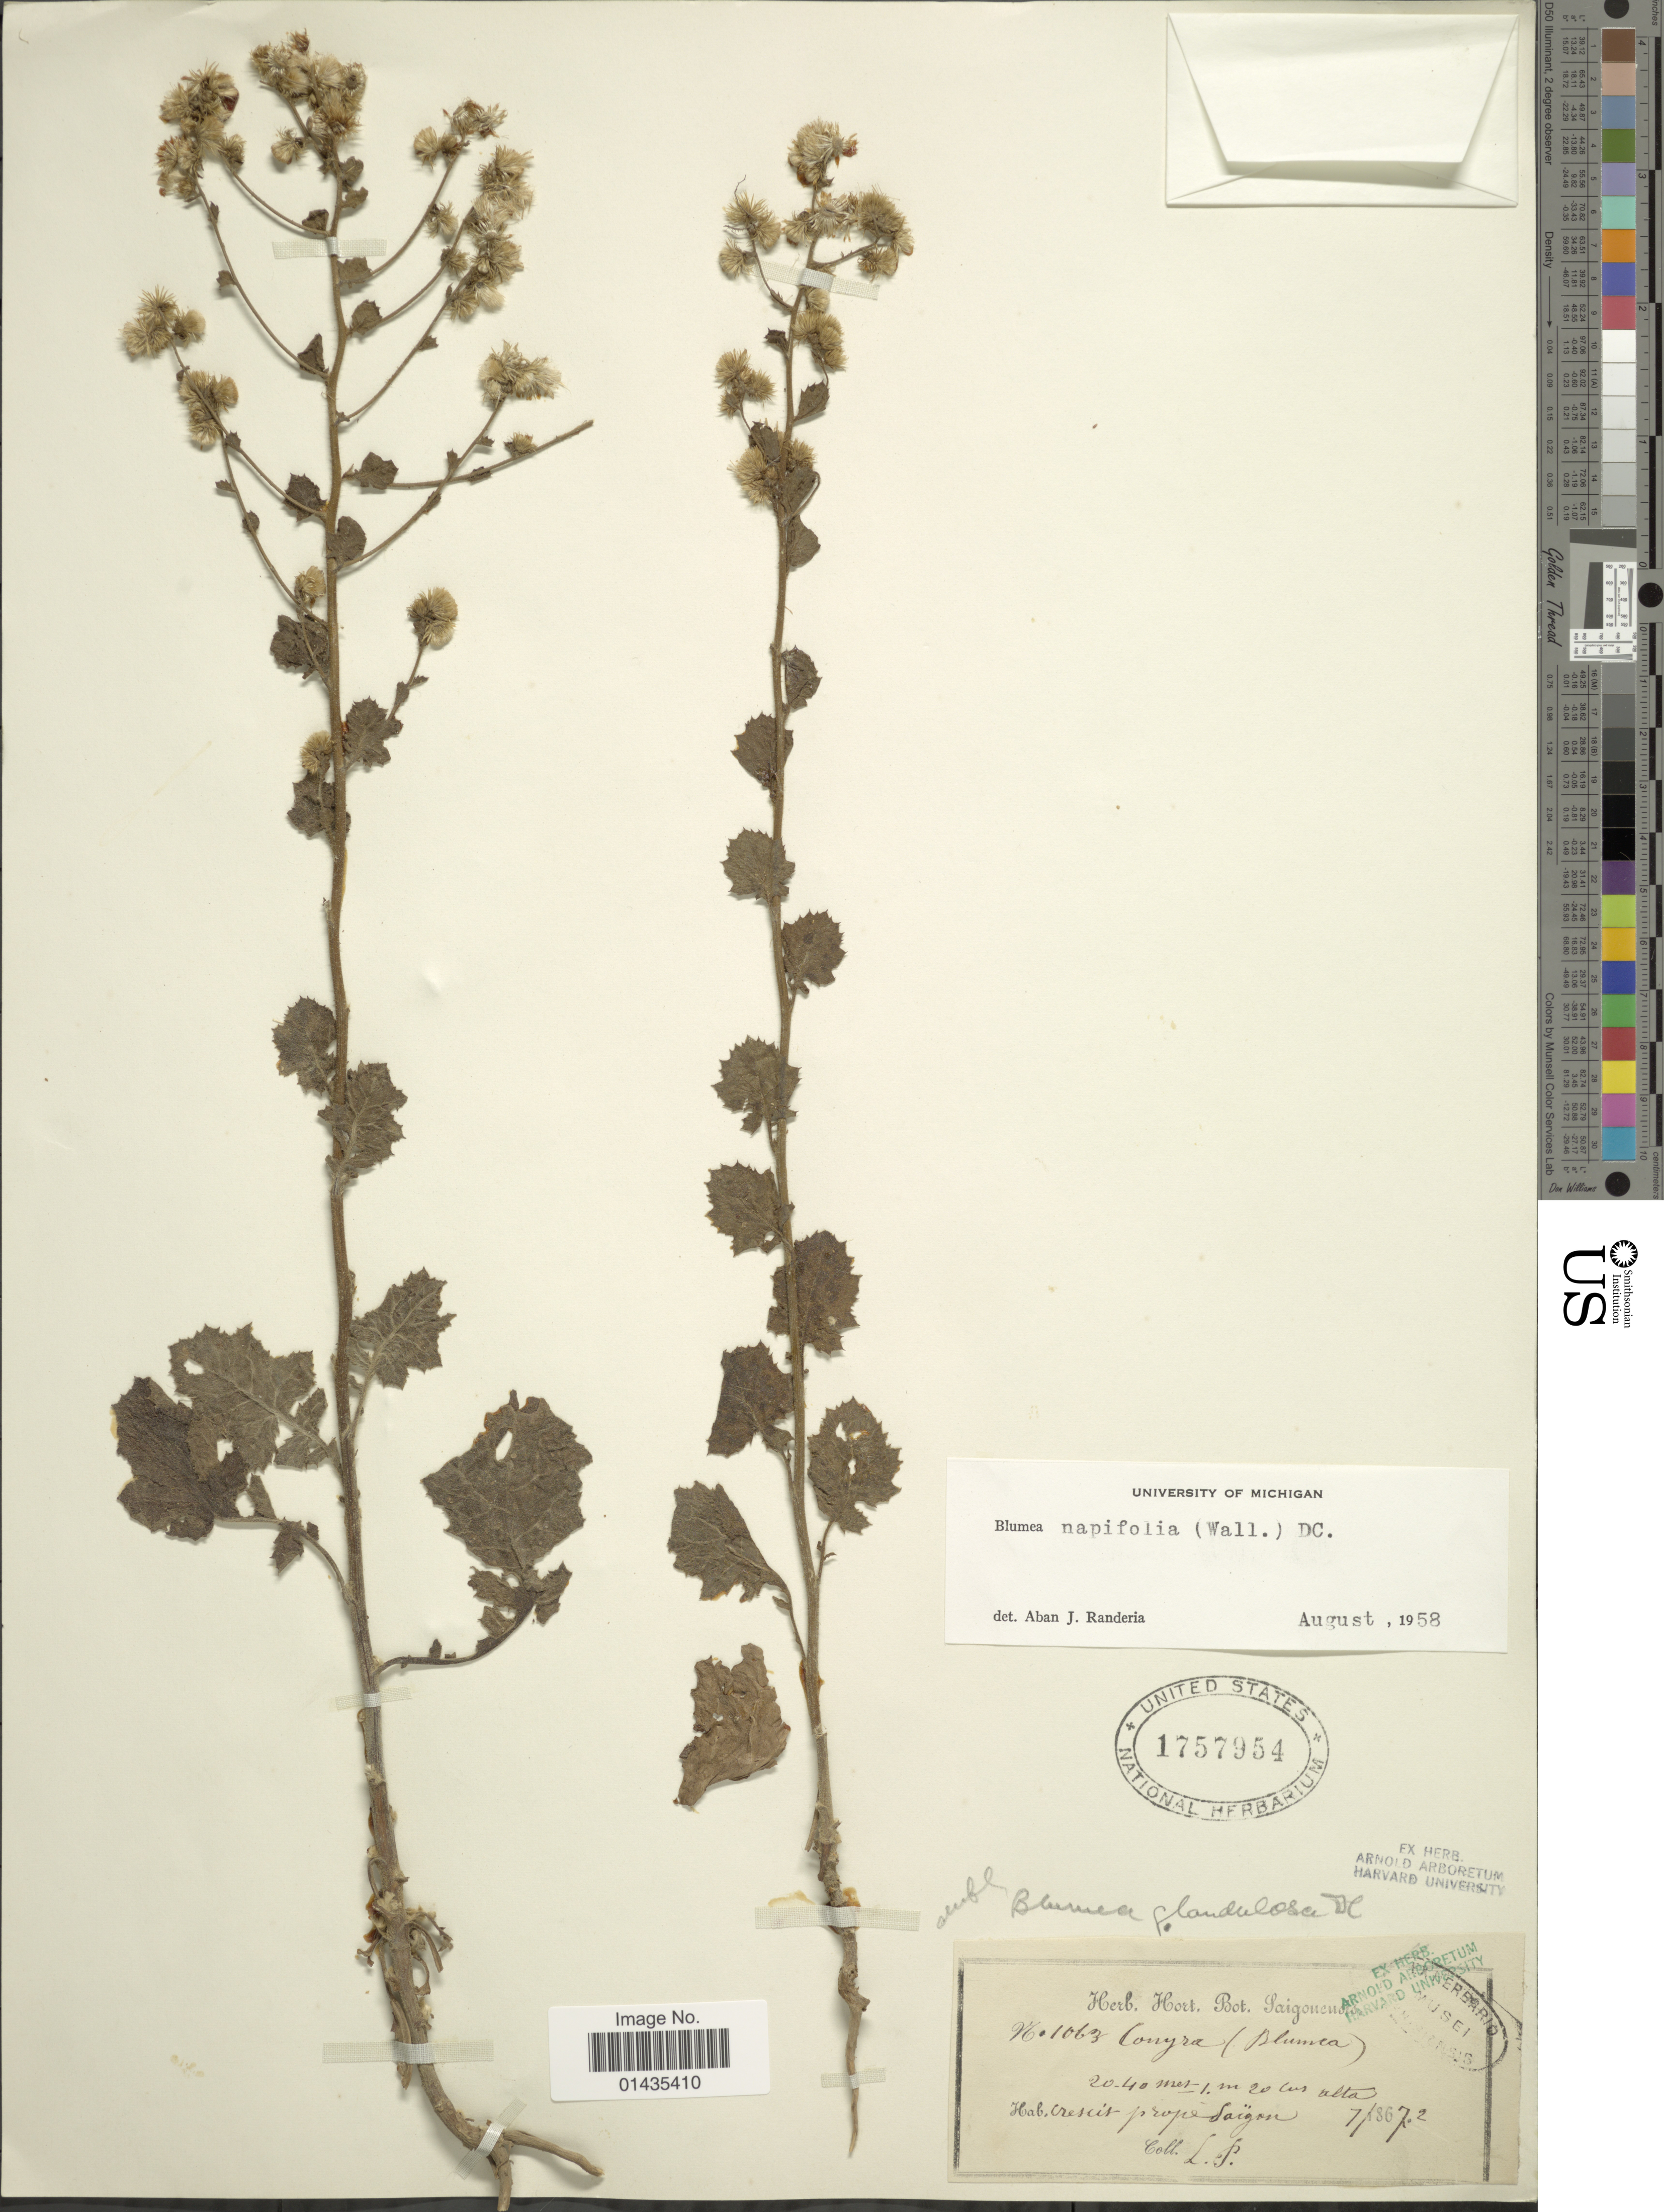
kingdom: Plantae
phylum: Tracheophyta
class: Magnoliopsida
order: Asterales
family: Asteraceae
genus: Blumea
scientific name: Blumea napifolia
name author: DC.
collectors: L. P.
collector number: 1063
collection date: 1867-02-07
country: Vietnam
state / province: Ho Chi Minh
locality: Prope Saigon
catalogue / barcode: US 1757954